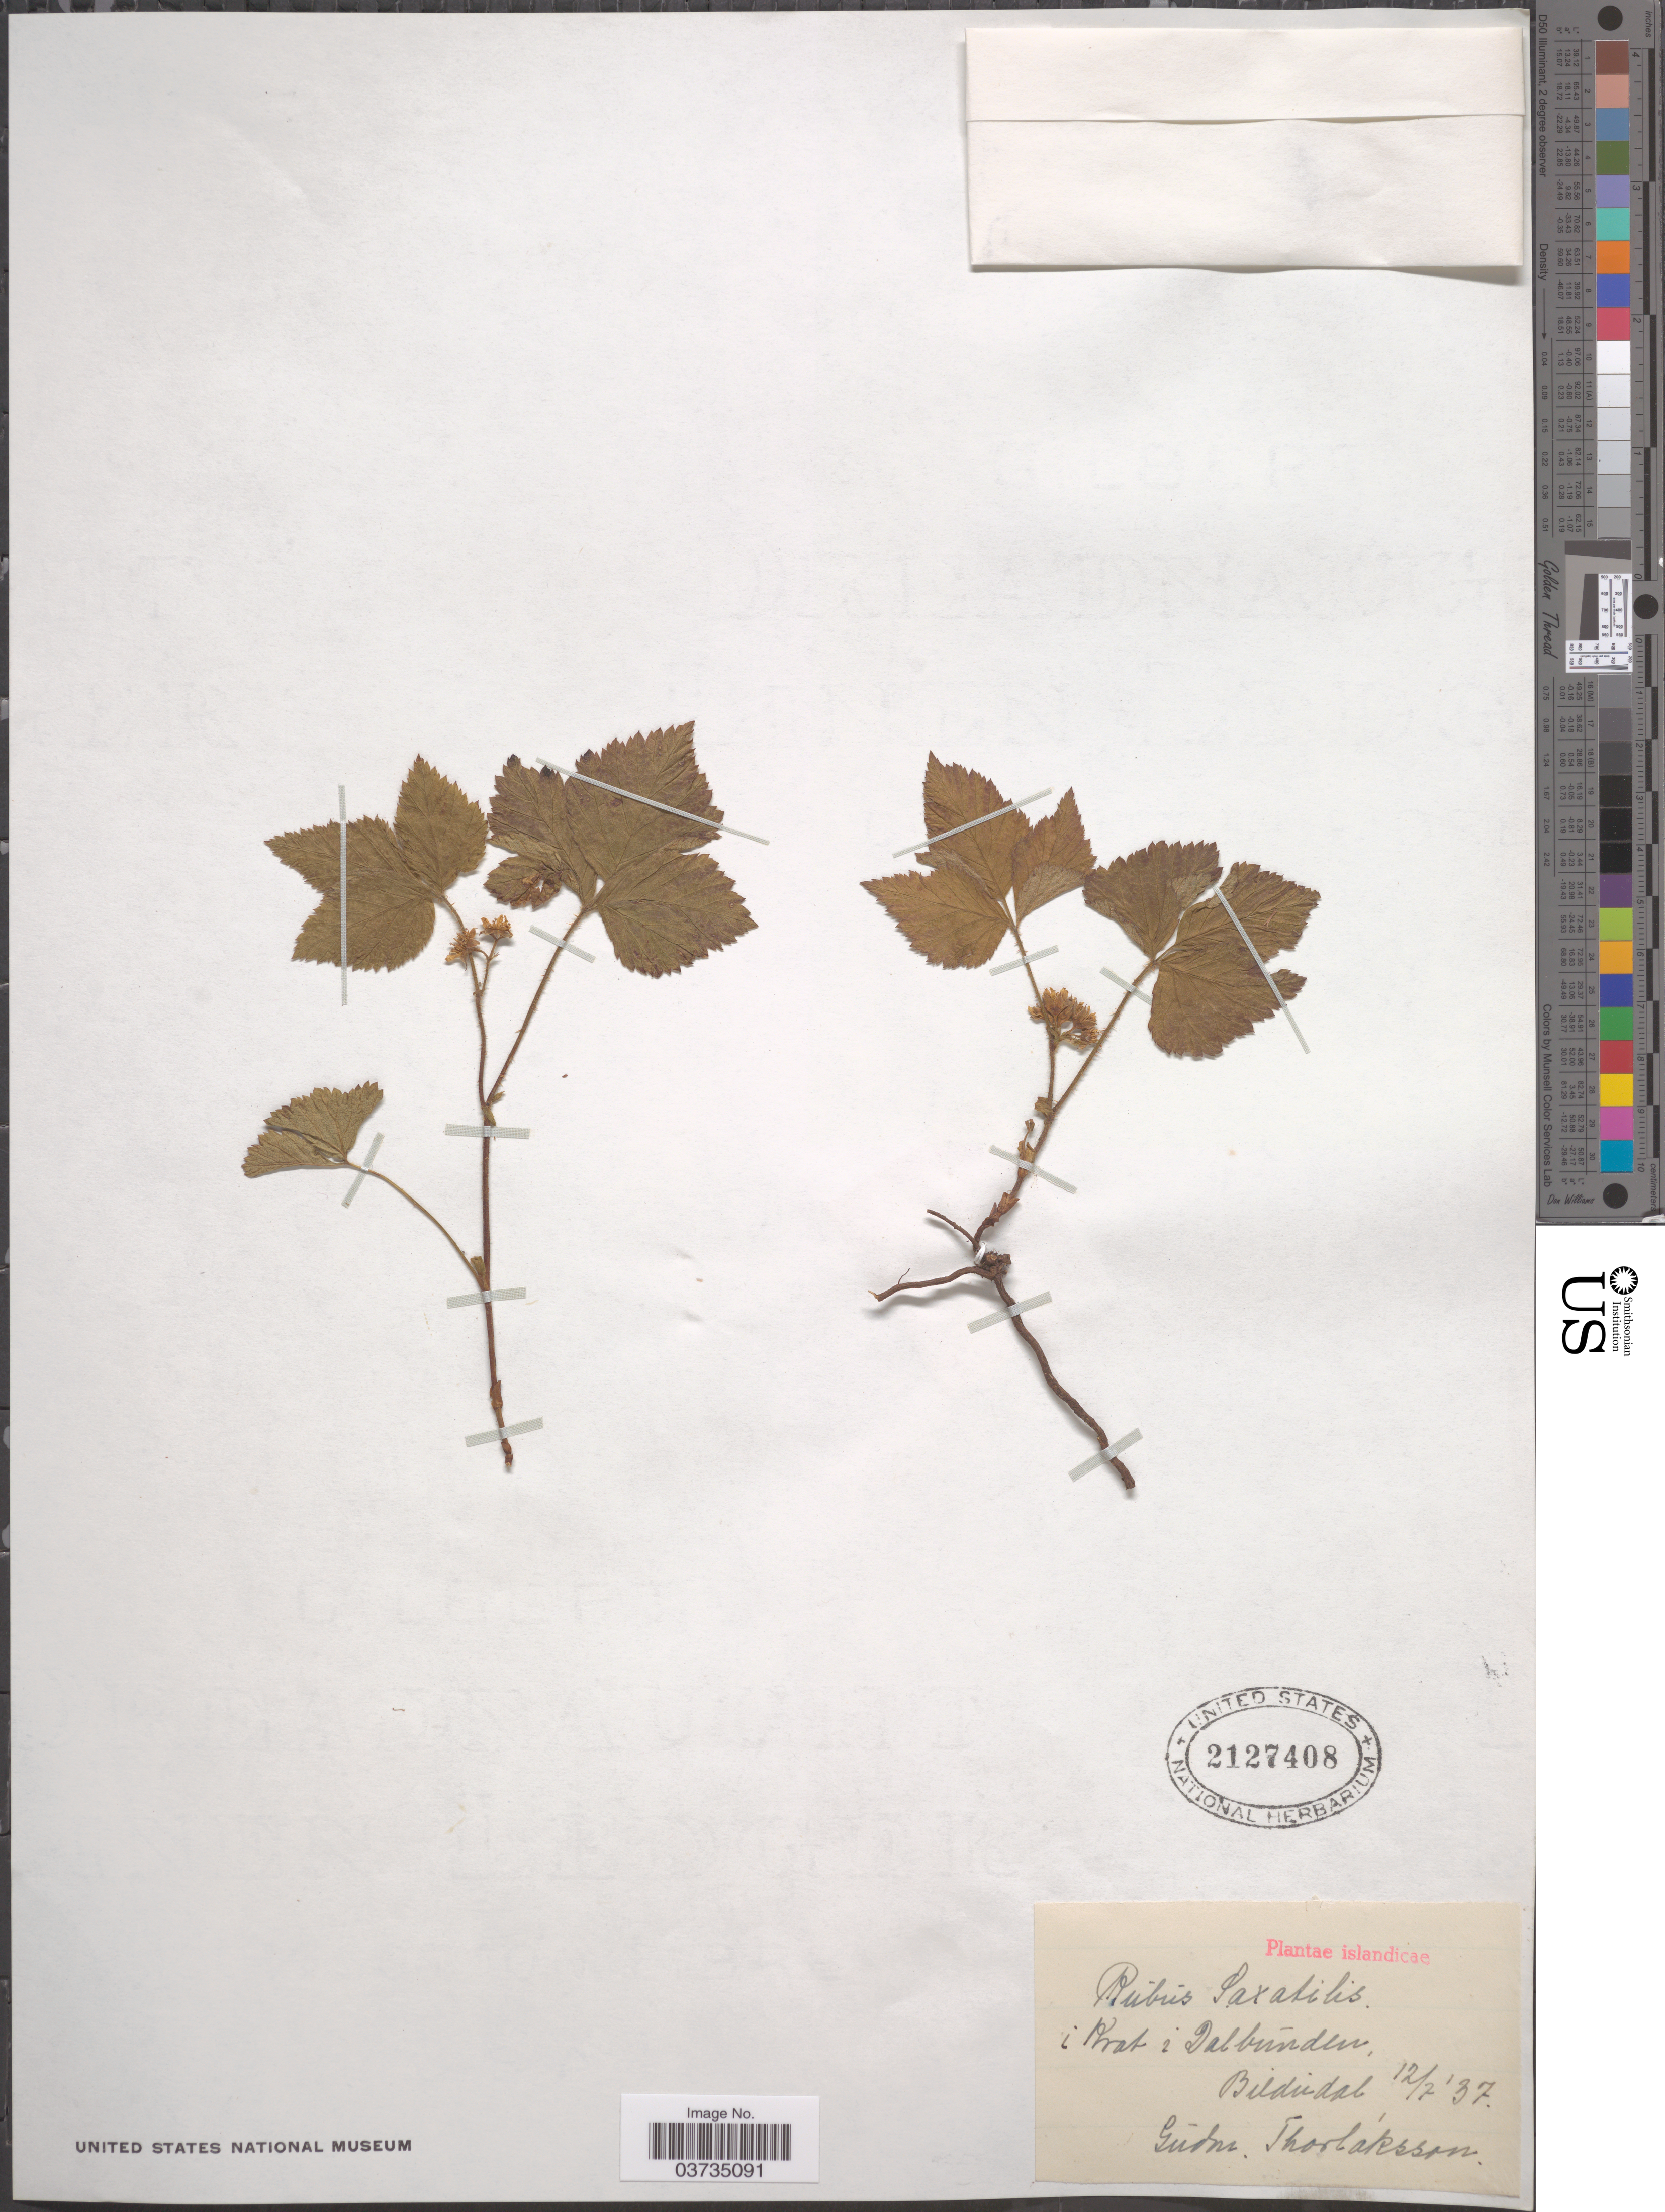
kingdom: Plantae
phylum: Tracheophyta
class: Magnoliopsida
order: Rosales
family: Rosaceae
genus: Rubus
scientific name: Rubus saxatilis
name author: L.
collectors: G. Thorlaksson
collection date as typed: Transcribed d/m/y: 12/7/37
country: Iceland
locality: I Krat i Dalbúnden, Bildúdal.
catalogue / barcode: US 2127408